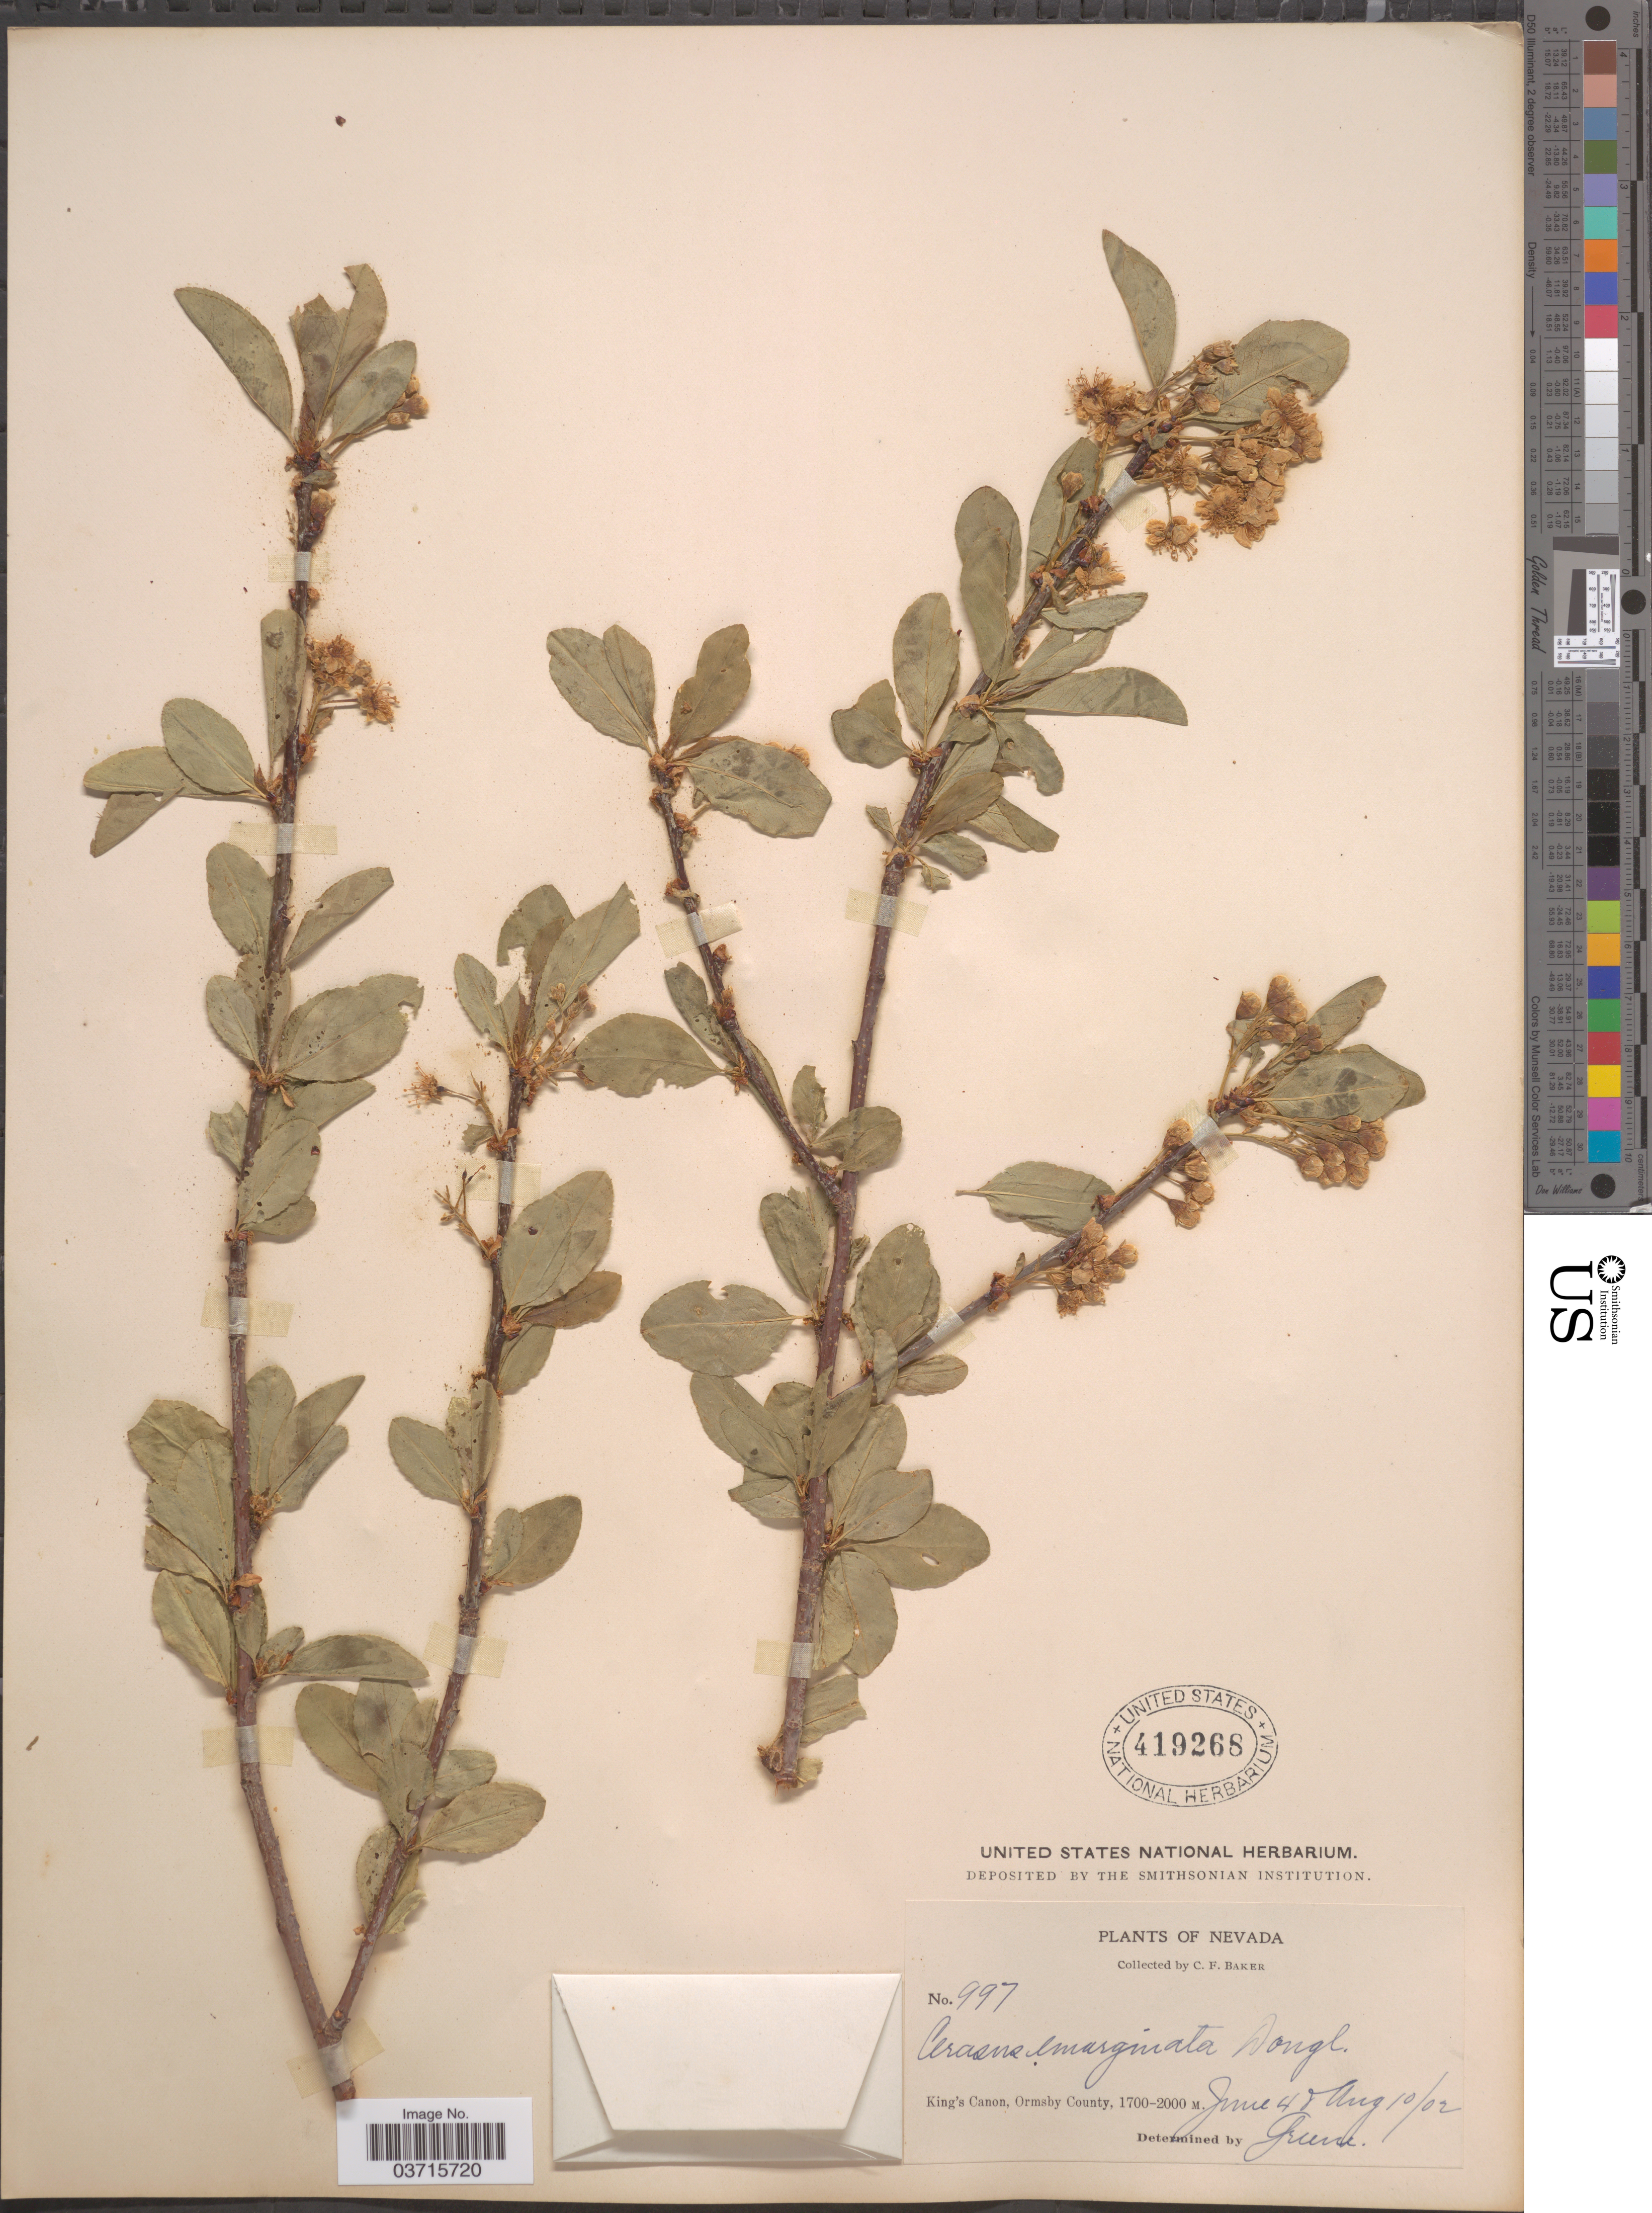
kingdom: Plantae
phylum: Tracheophyta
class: Magnoliopsida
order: Rosales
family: Rosaceae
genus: Prunus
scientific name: Prunus emarginata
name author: (Douglas ex Hook.) Eaton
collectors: C. F. Baker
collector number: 997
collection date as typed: Transcribed d/m/y: 4/6/2 to 10/8/2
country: United States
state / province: Nevada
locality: King's Canon, Ormsby County.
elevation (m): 1700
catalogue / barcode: US 419268